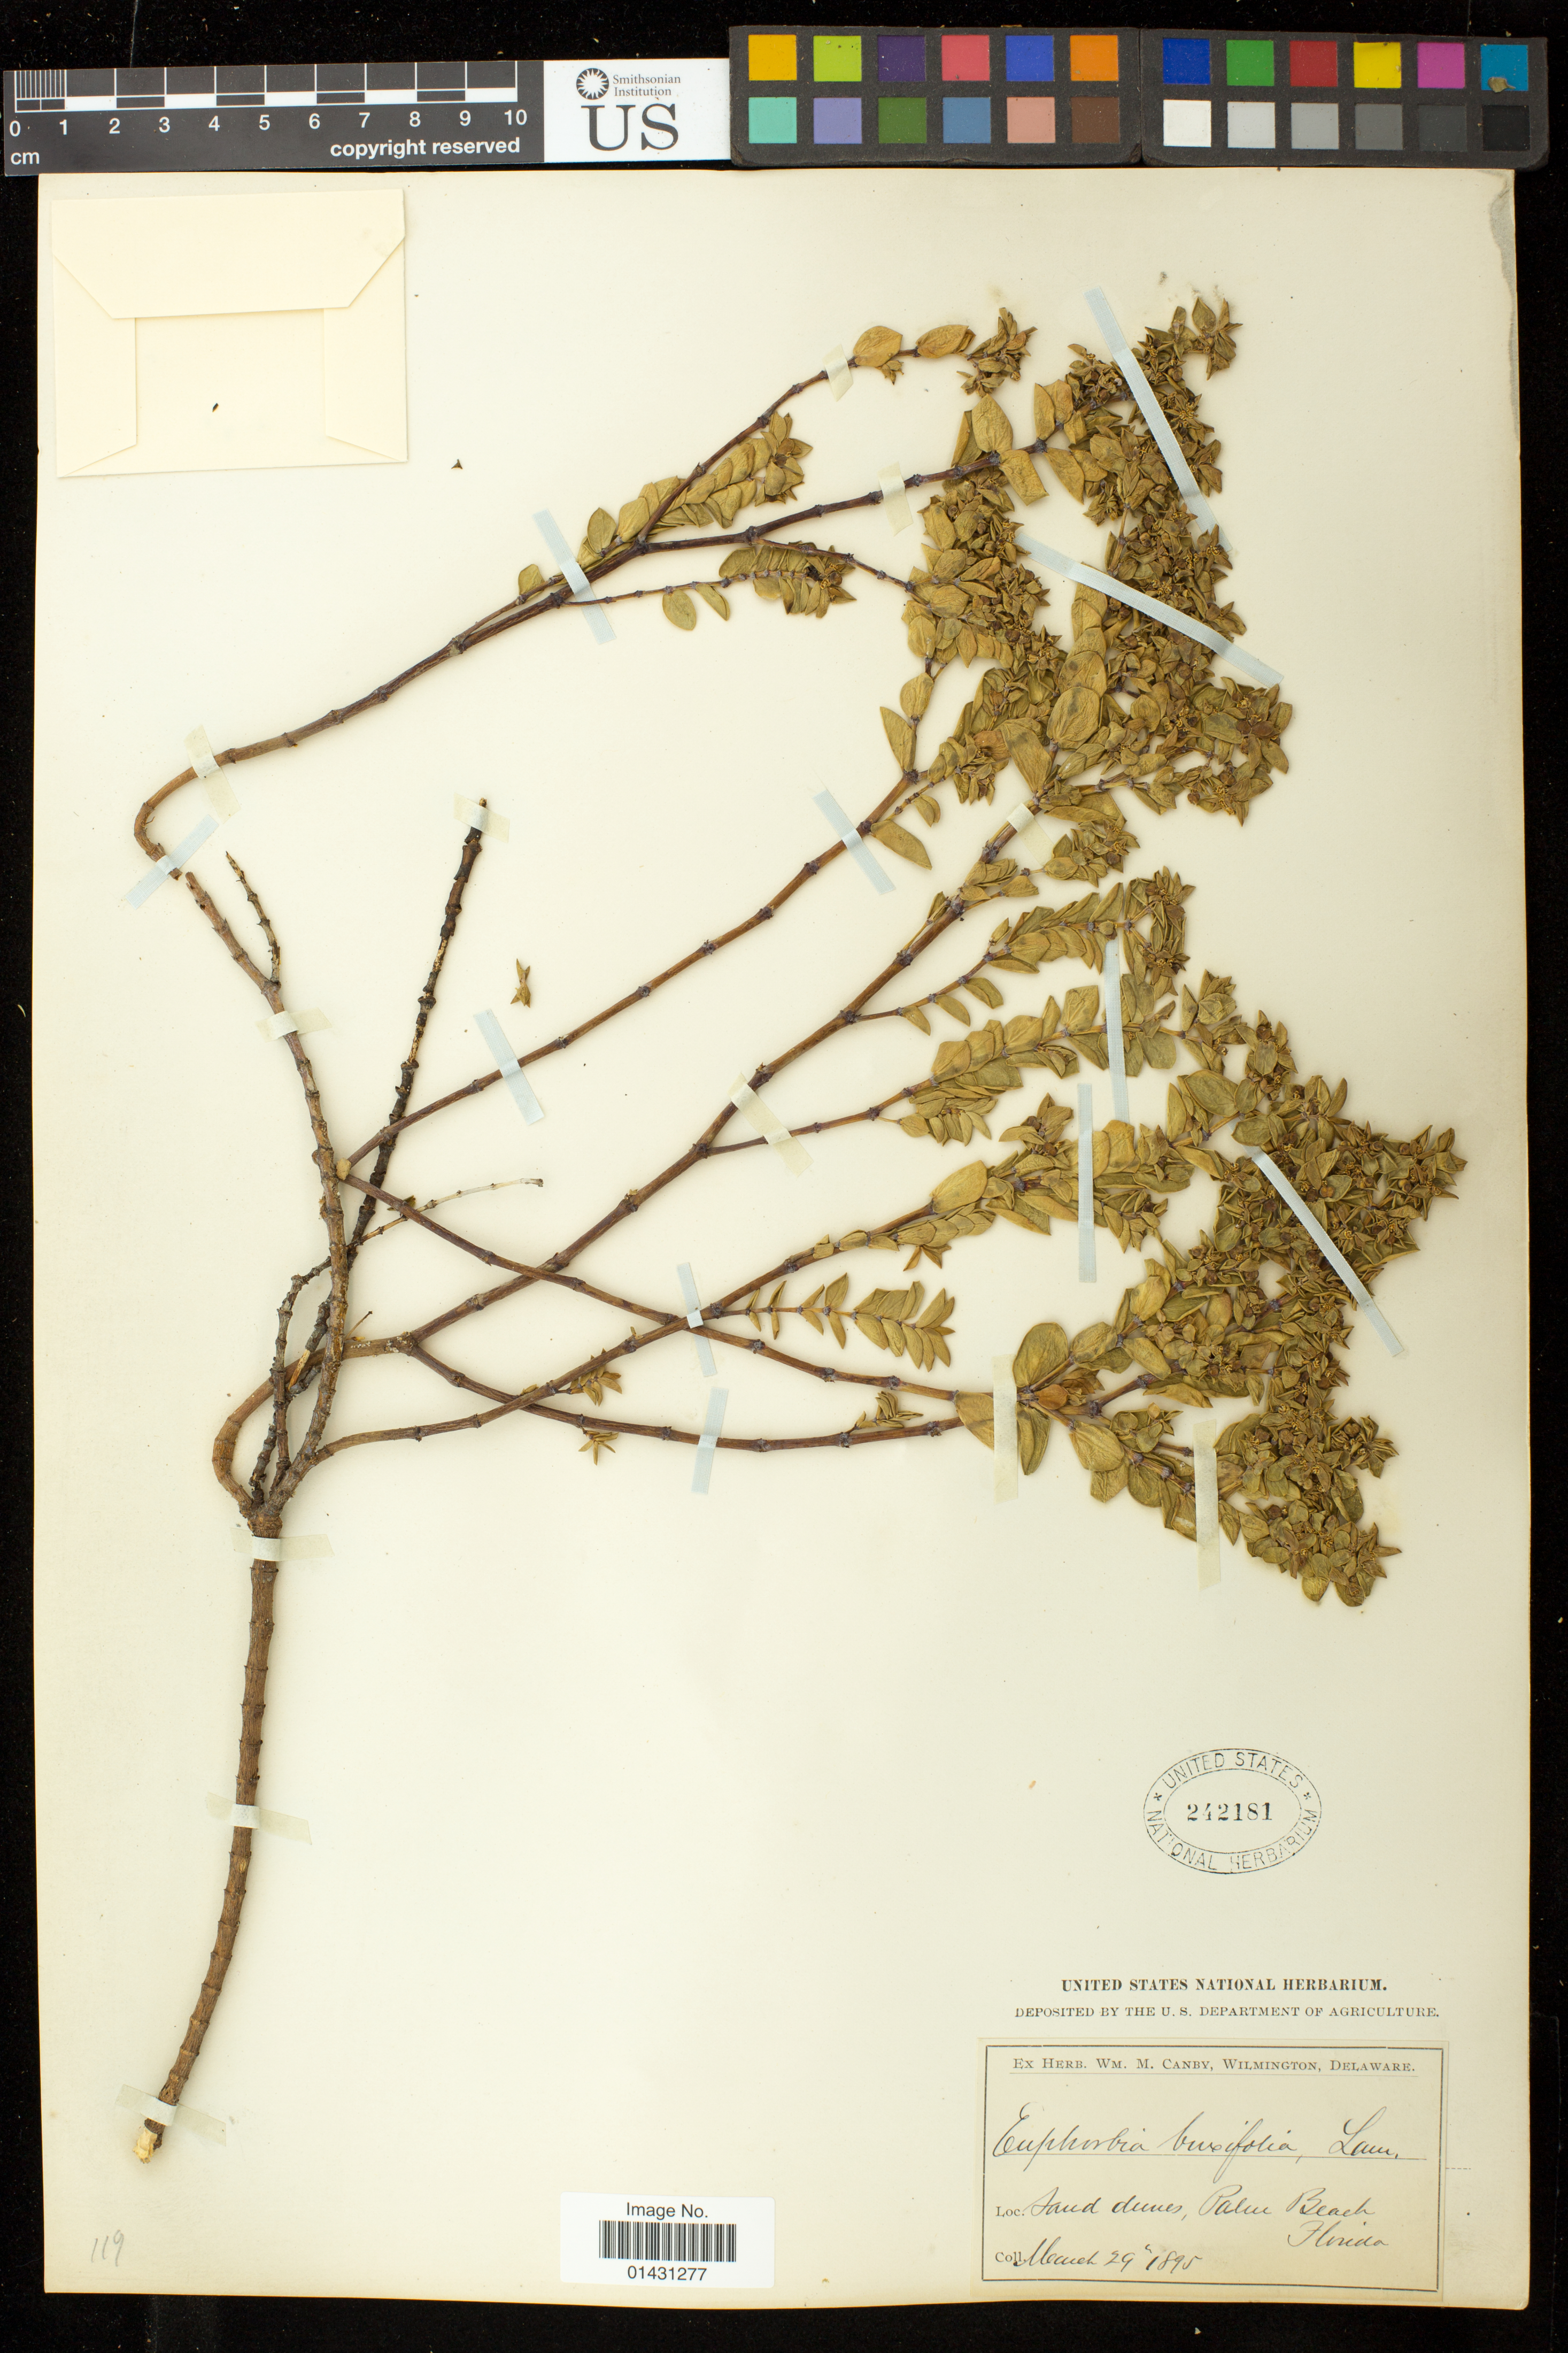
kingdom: Plantae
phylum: Tracheophyta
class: Magnoliopsida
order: Malpighiales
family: Euphorbiaceae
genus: Euphorbia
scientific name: Euphorbia mesembryanthemifolia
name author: Jacq.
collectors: ex herb. Canby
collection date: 1895-03-29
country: United States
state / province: Florida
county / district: Palm Beach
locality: Palm beach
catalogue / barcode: US 242181